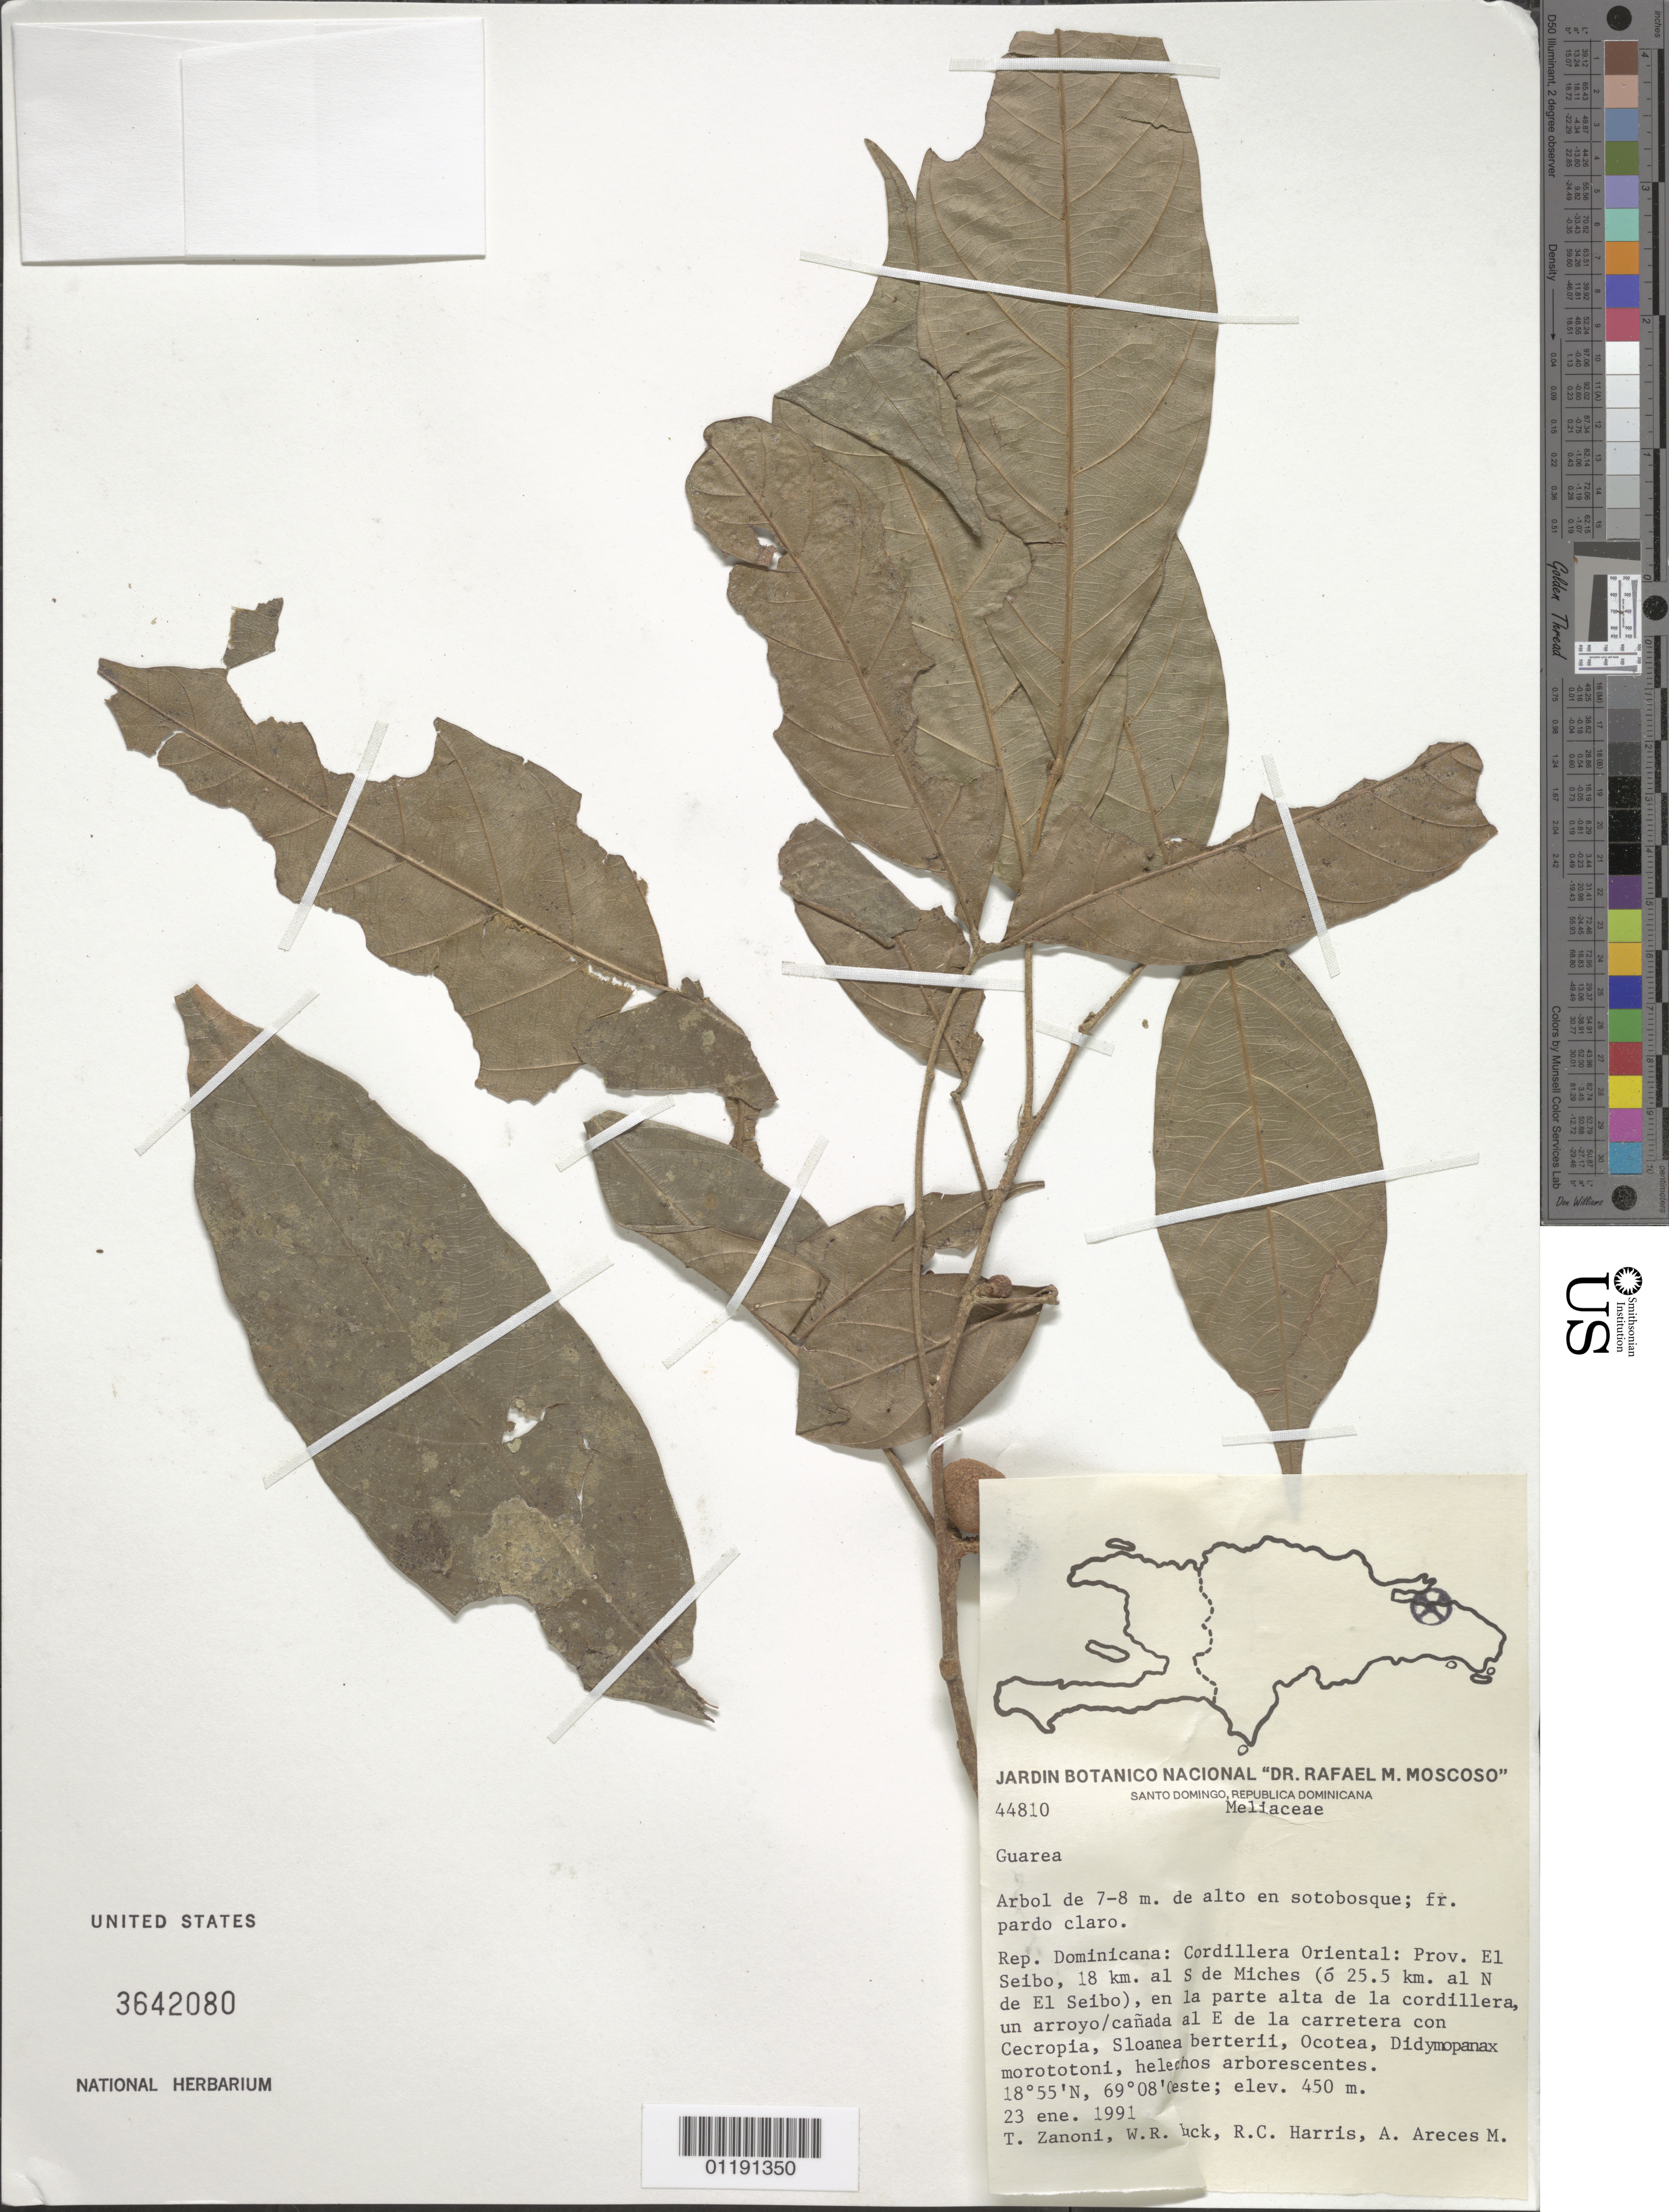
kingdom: Plantae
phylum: Tracheophyta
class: Magnoliopsida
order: Sapindales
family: Meliaceae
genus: Guarea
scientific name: Guarea sp.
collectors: T. A. Zanoni, W. R. Buck, R. C. Harris & A. E. Areces-Mallea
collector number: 44810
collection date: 1991-01-23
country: Dominican Republic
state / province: El Seibo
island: Hispaniola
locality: Cordillera Oriental: 18 km. S of Miches (or 25.5 km. N of El Seibo), at the tope of the ridge, a stream E of the road.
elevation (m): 450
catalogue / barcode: US 3642080